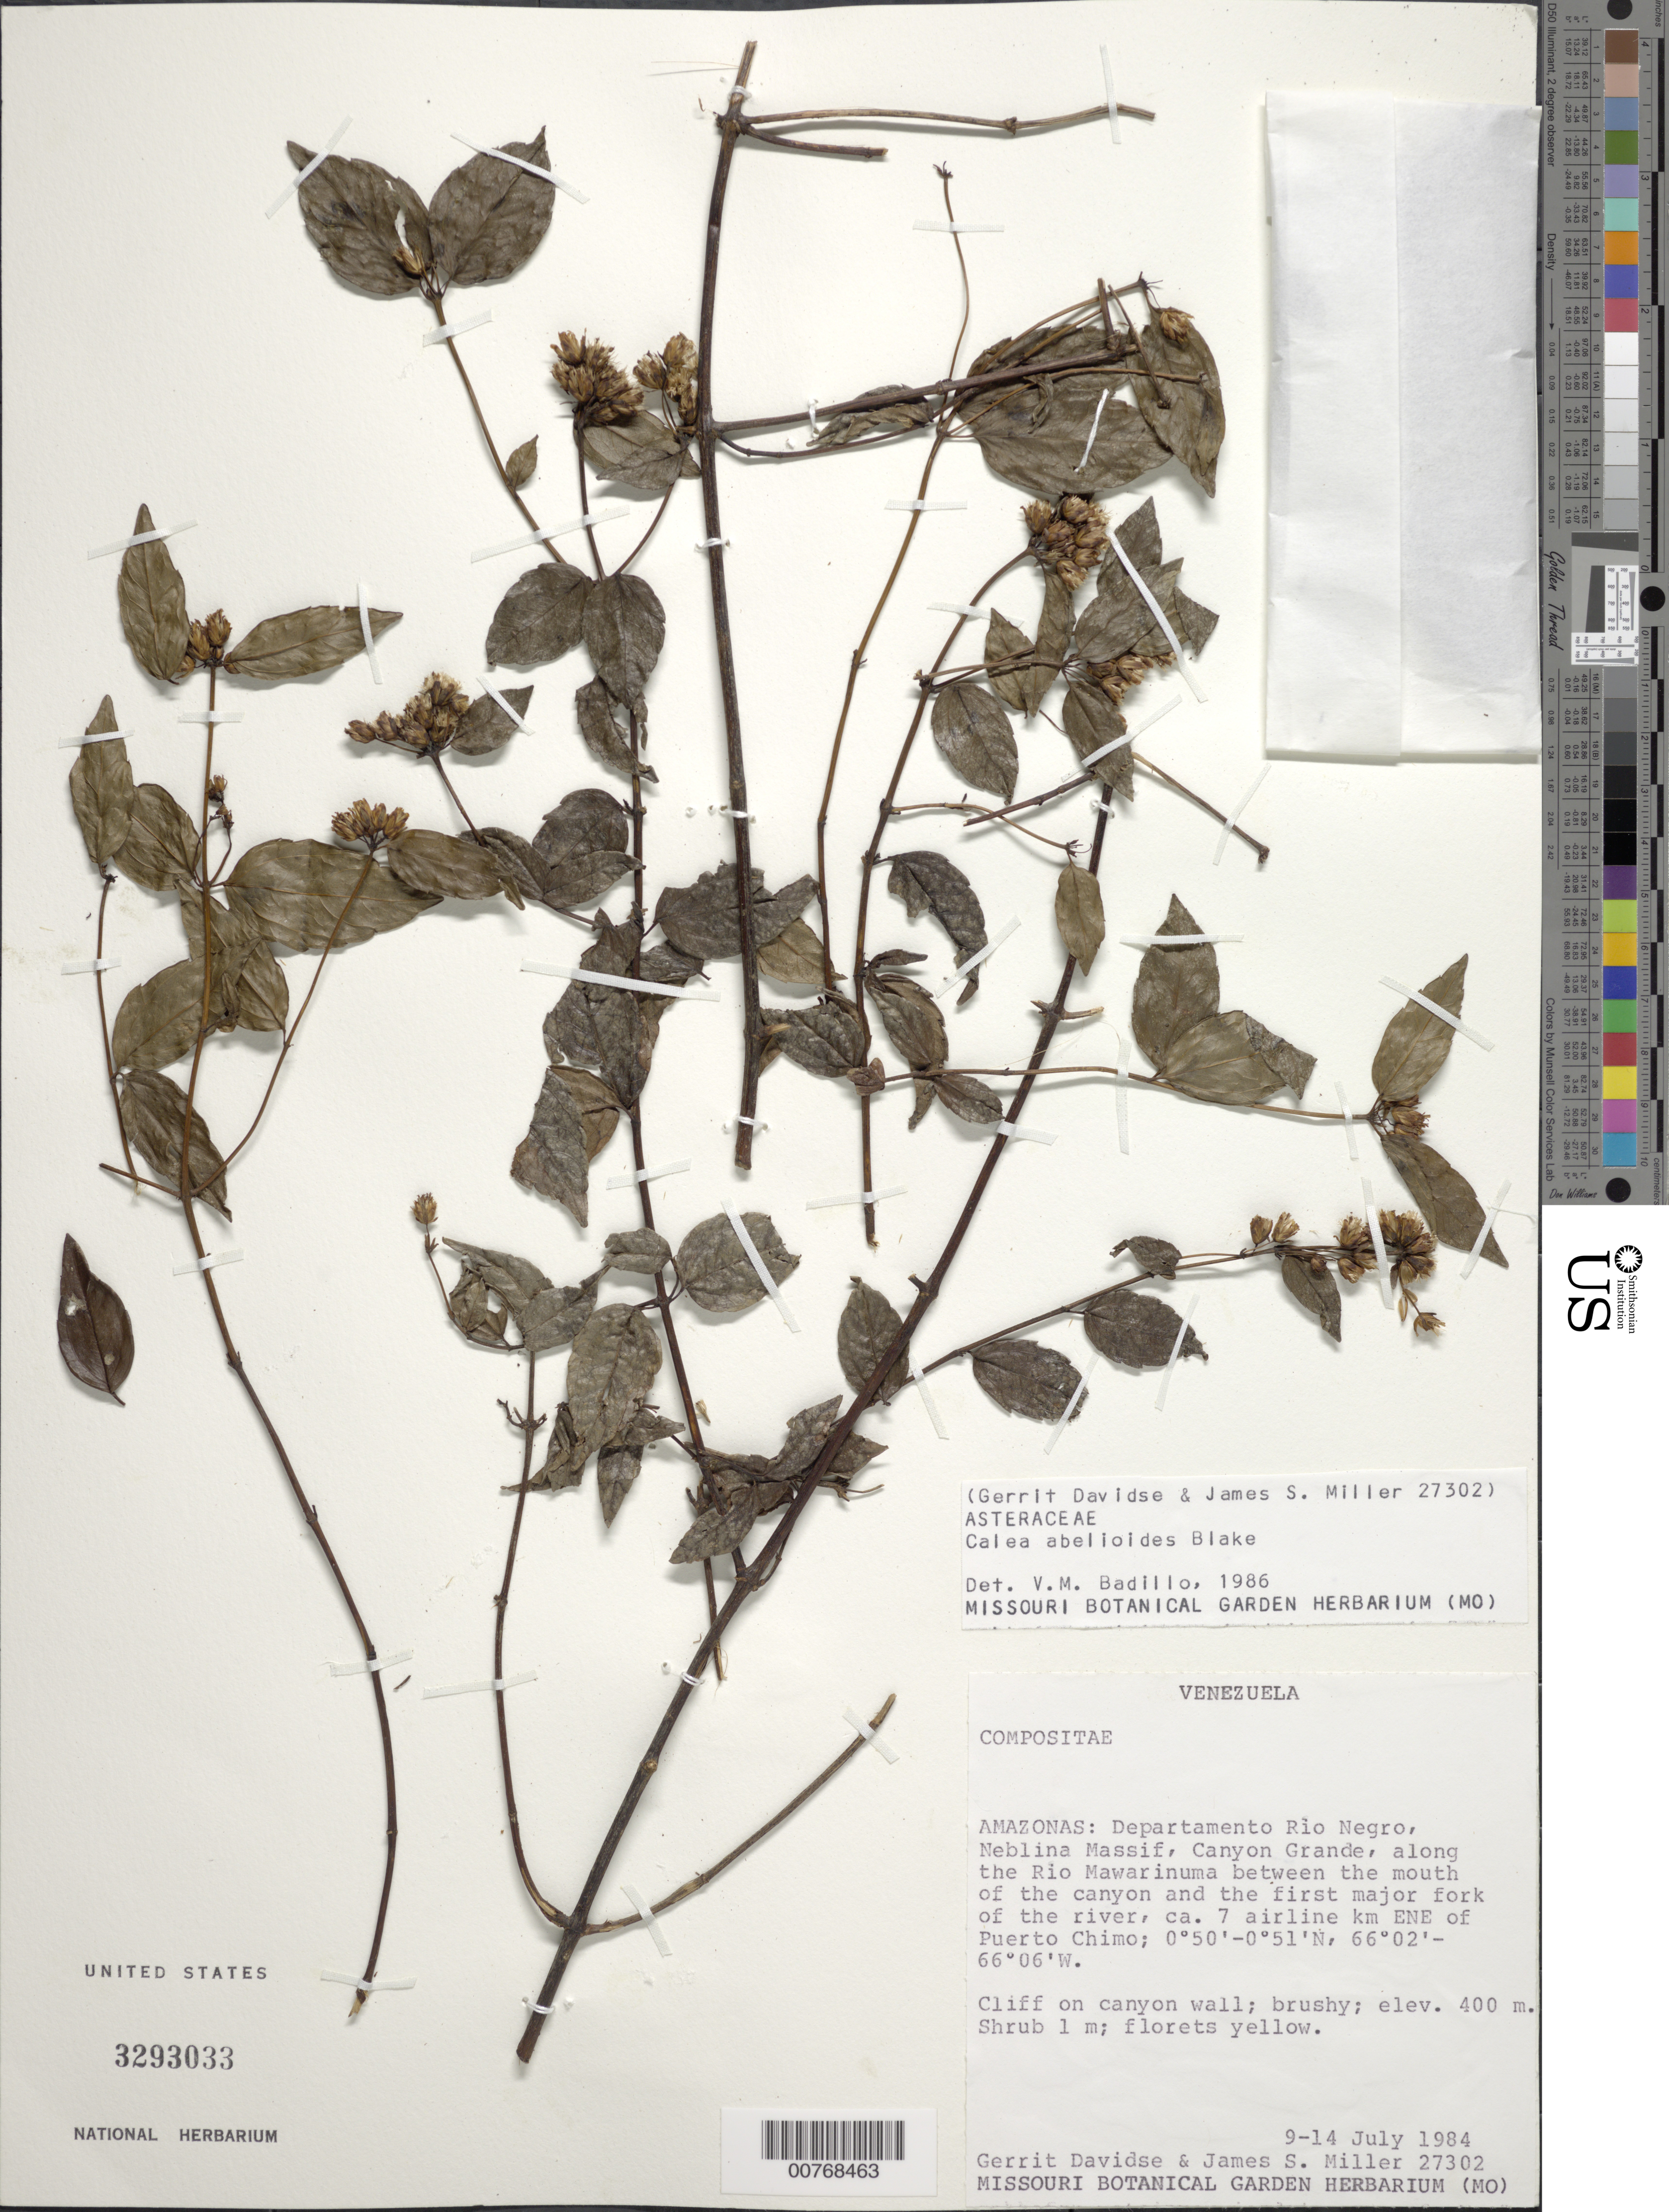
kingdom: Plantae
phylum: Tracheophyta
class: Magnoliopsida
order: Asterales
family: Asteraceae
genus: Calea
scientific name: Calea abelioides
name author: S.F. Blake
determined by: Badillo, V. M.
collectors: G. Davidse & J. S. Miller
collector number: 27302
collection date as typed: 9-Jul-84 to 14-Jul-84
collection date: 1984-07-09/1984-07-14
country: Venezuela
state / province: Amazonas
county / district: Río Negro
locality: Neblina Massif, Canyon Grande, along Río Mawarinuma, 7 airline km E-NE of Puerto Chimo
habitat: Cliff on canyon wall; brushy.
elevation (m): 350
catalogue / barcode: US 3293033